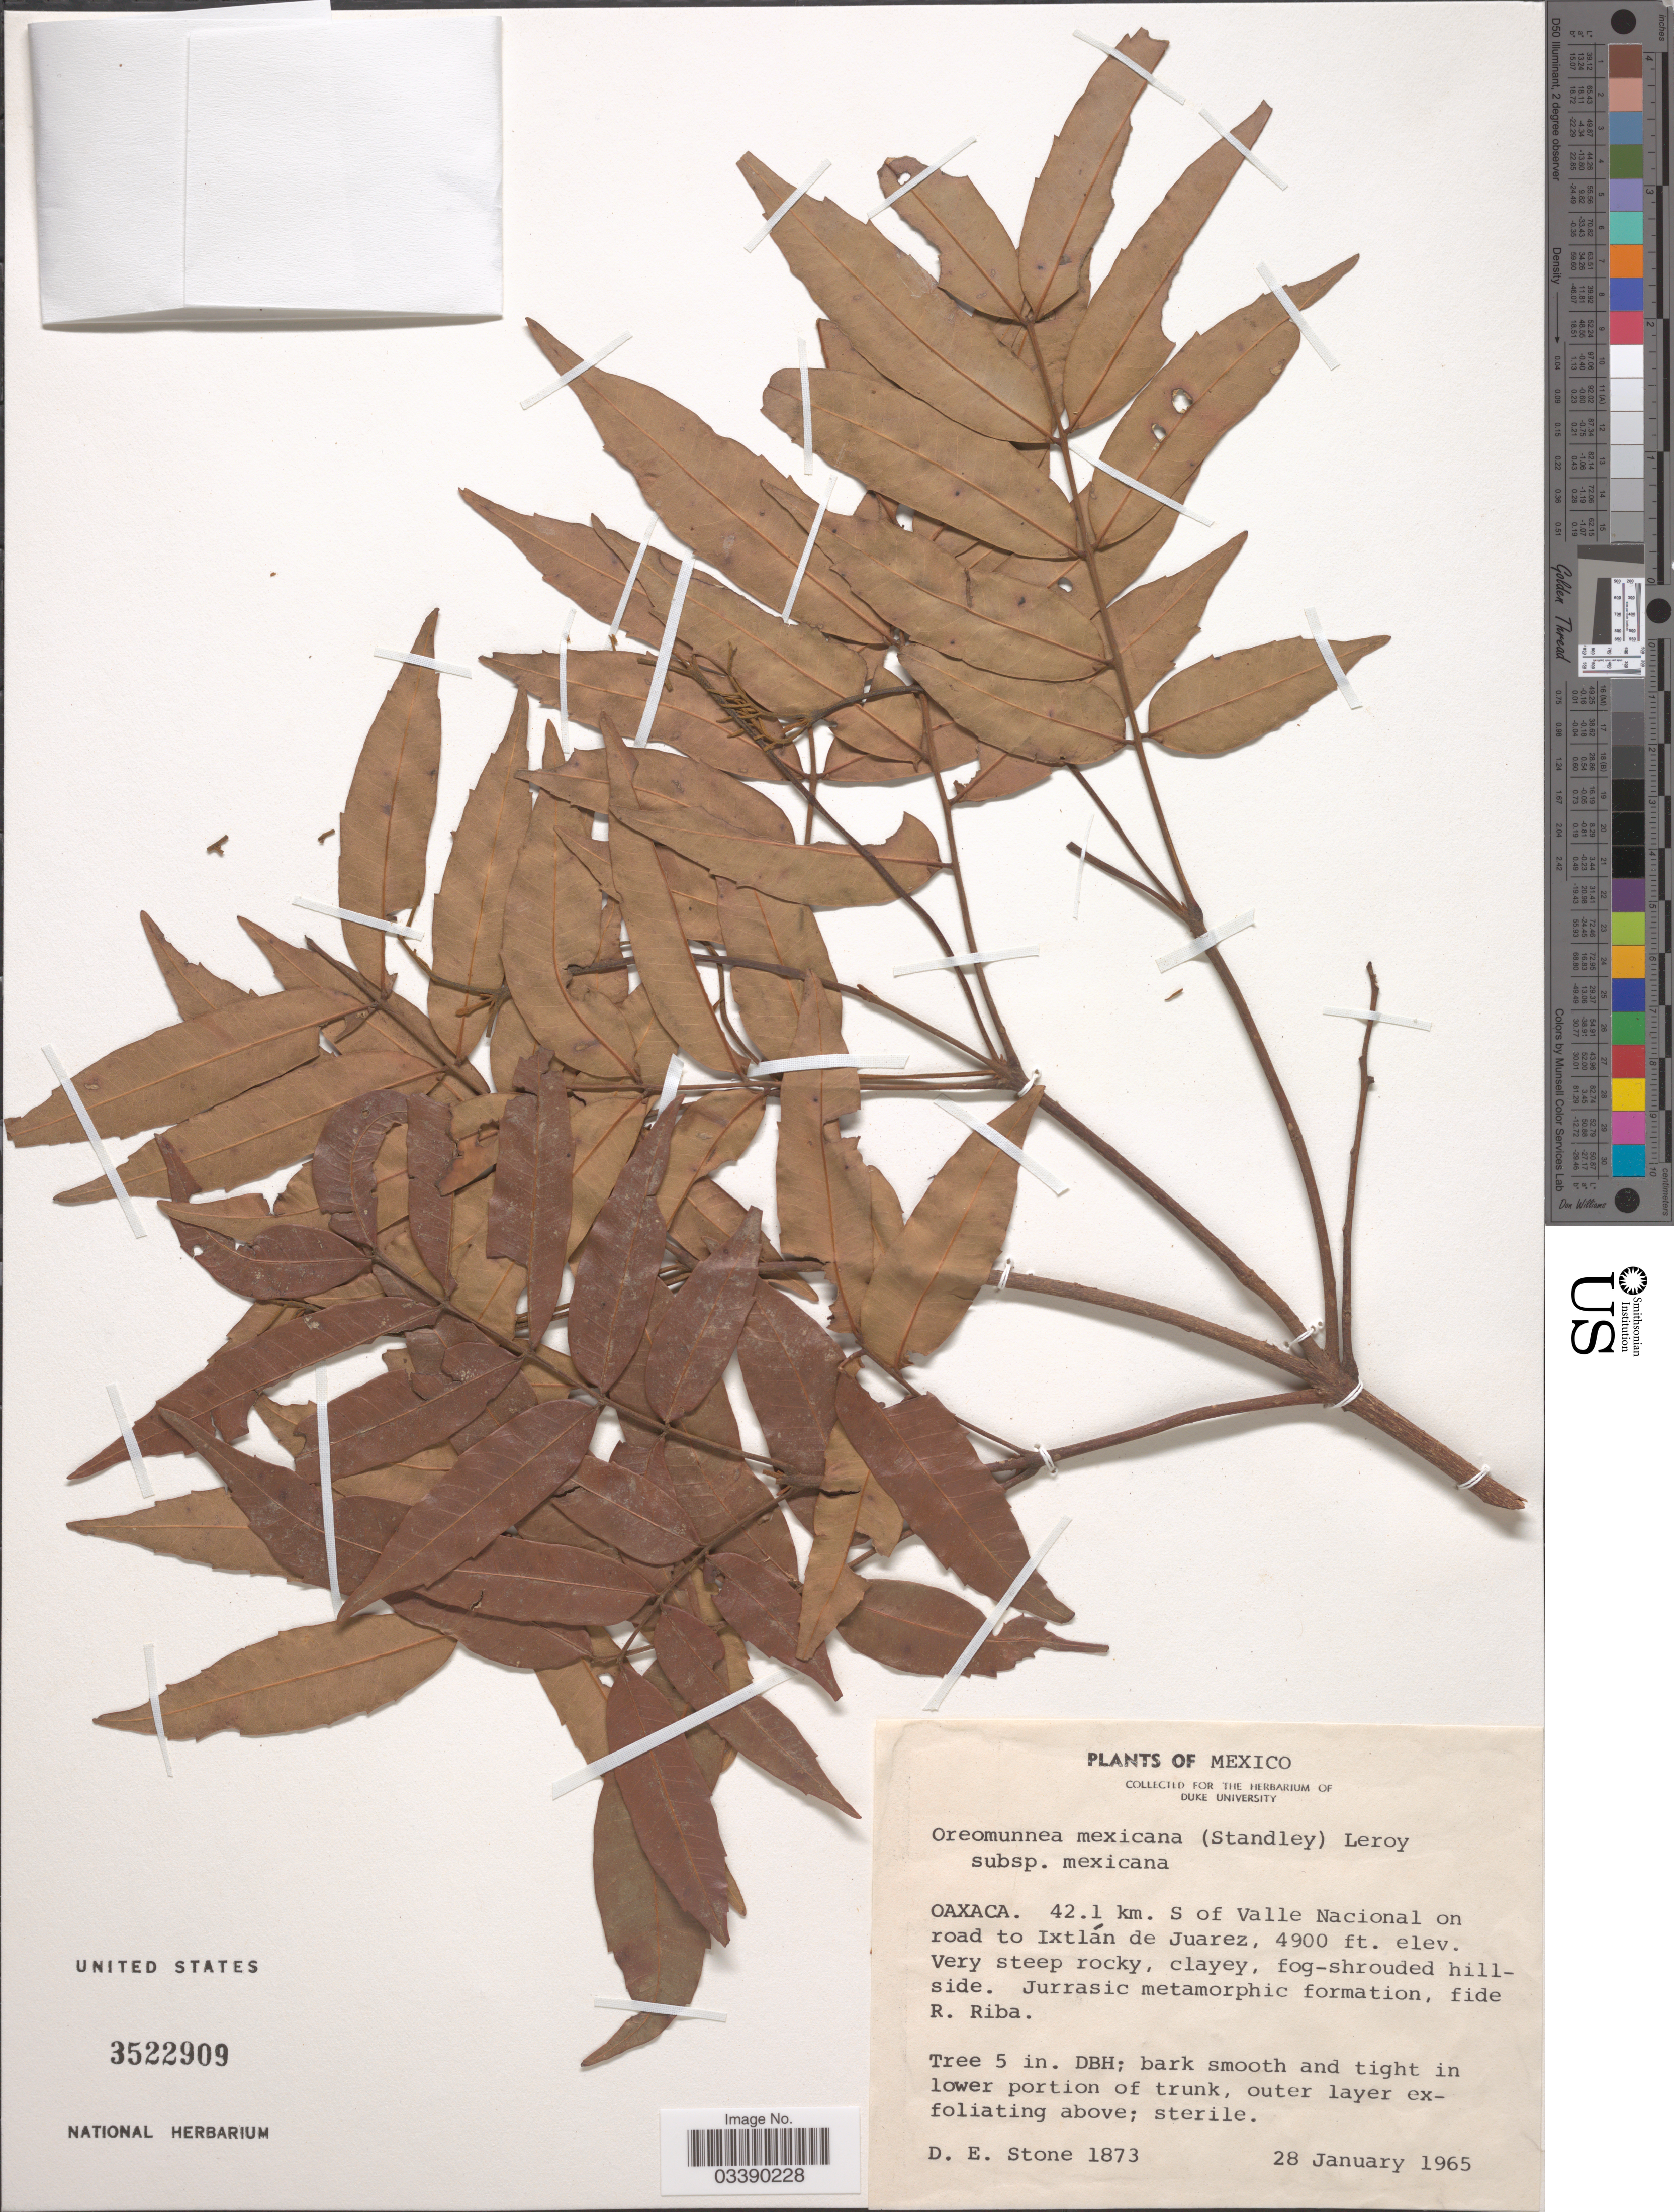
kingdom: Plantae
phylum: Tracheophyta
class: Magnoliopsida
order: Fagales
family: Juglandaceae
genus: Oreomunnea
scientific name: Oreomunnea mexicana subsp. mexicana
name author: (Standl.) J.-F. Leroy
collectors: D. E. Stone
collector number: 1873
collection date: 1965-01-28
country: Mexico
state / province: Oaxaca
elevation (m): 1494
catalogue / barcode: US 3522909